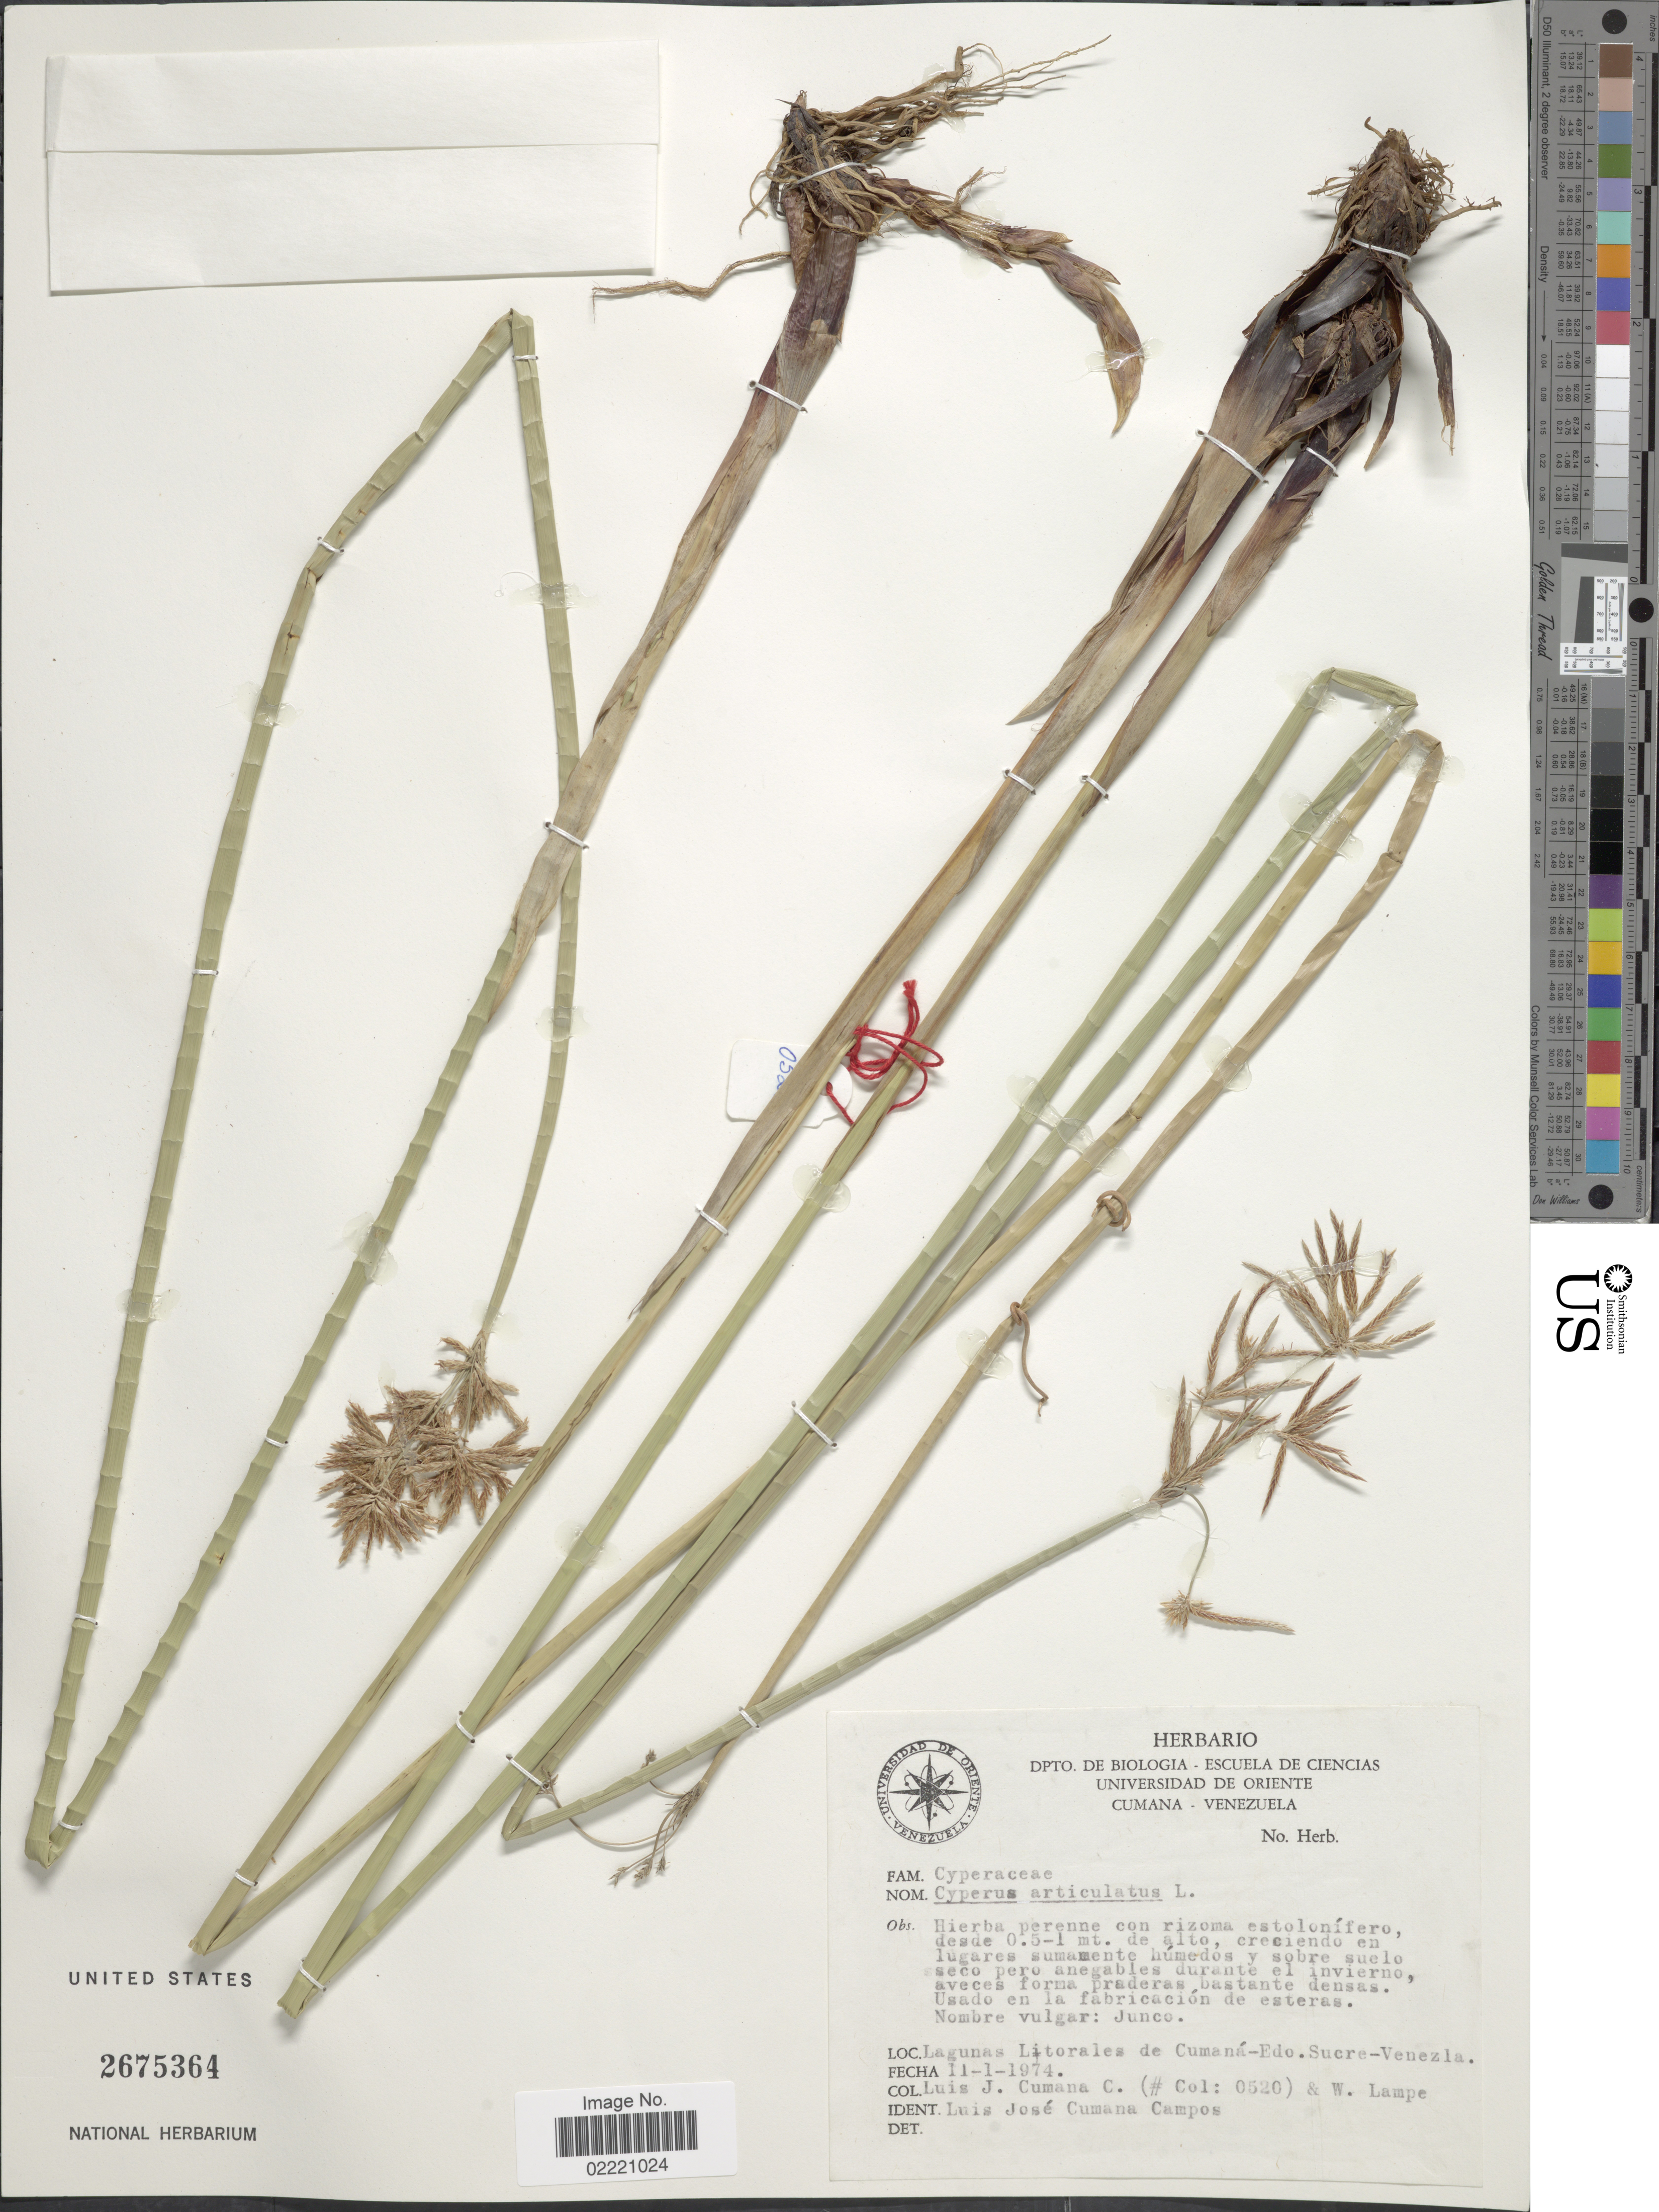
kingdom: Plantae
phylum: Tracheophyta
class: Liliopsida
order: Poales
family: Cyperaceae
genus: Cyperus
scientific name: Cyperus articulatus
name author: L.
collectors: L. J. Cumaná C. & W. Lampe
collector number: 0520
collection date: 1974-01-11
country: Venezuela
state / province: Sucre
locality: Lagunas Litorales de Cumana-Edo. Sucre.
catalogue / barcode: US 2675364